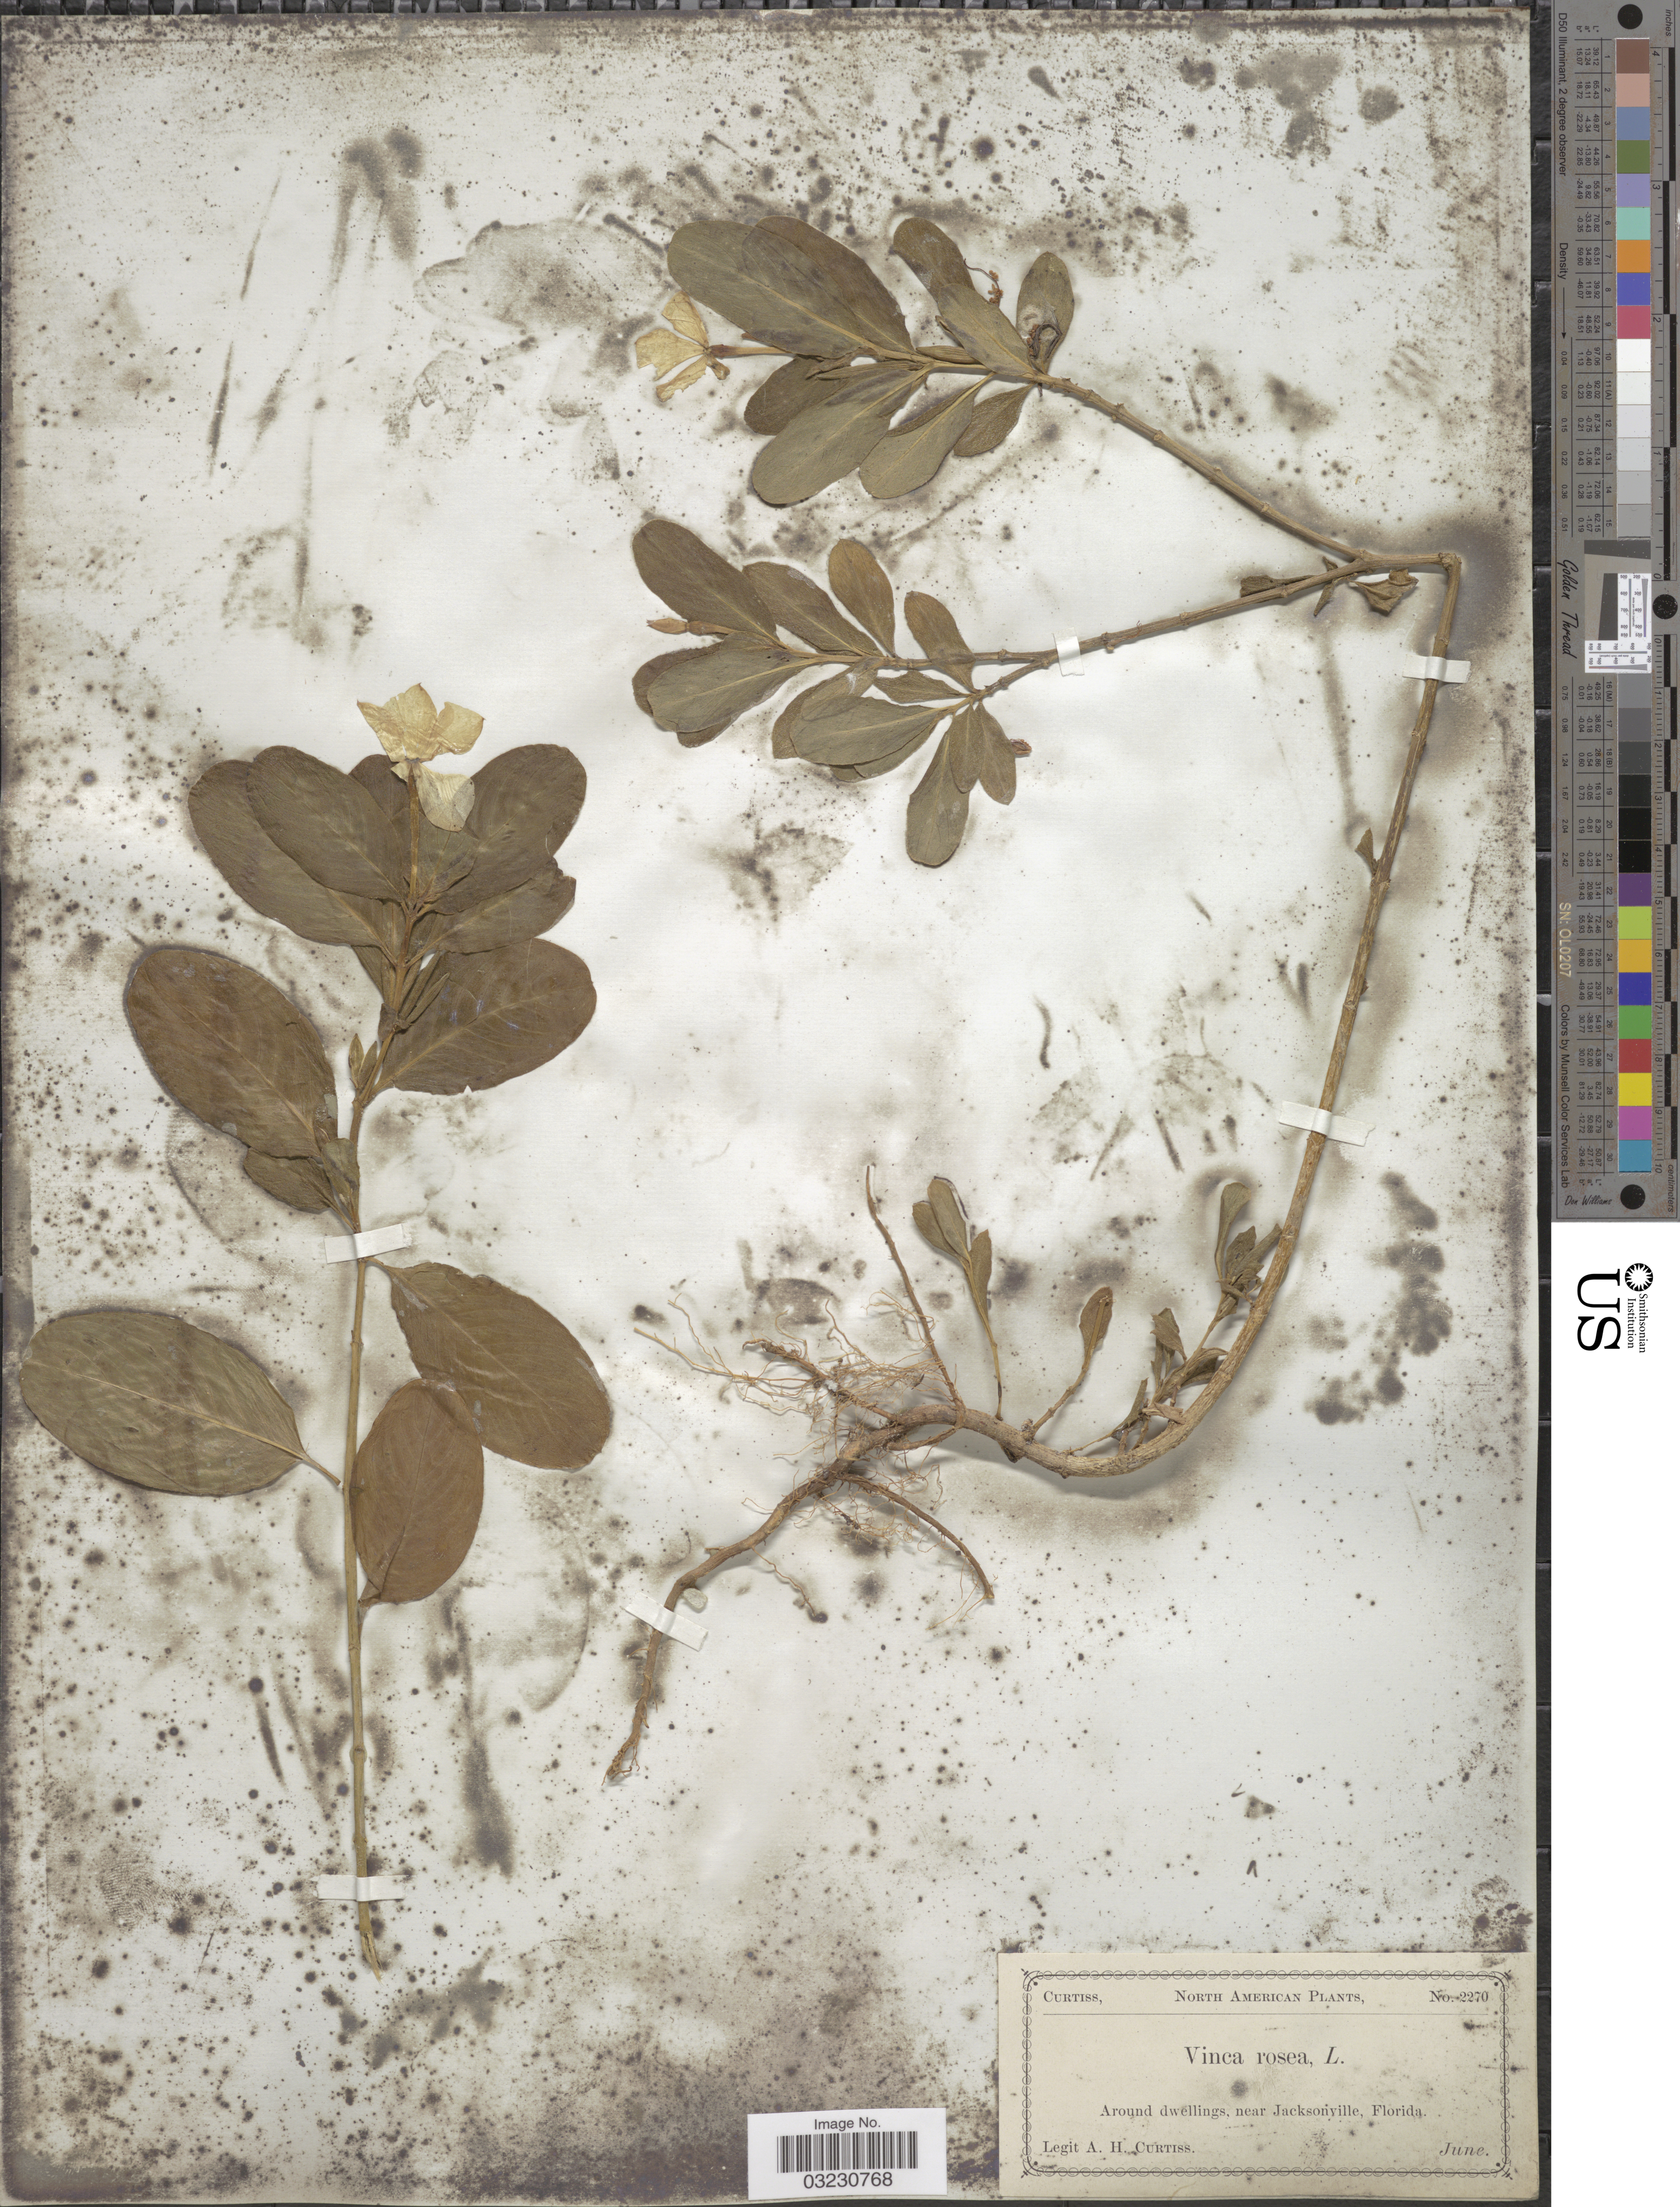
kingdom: Plantae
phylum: Tracheophyta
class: Magnoliopsida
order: Gentianales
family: Apocynaceae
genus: Catharanthus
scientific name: Catharanthus roseus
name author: (L.) G. Don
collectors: A. H. Curtiss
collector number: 2270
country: United States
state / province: Florida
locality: Around dwellings, near Jacksonville.